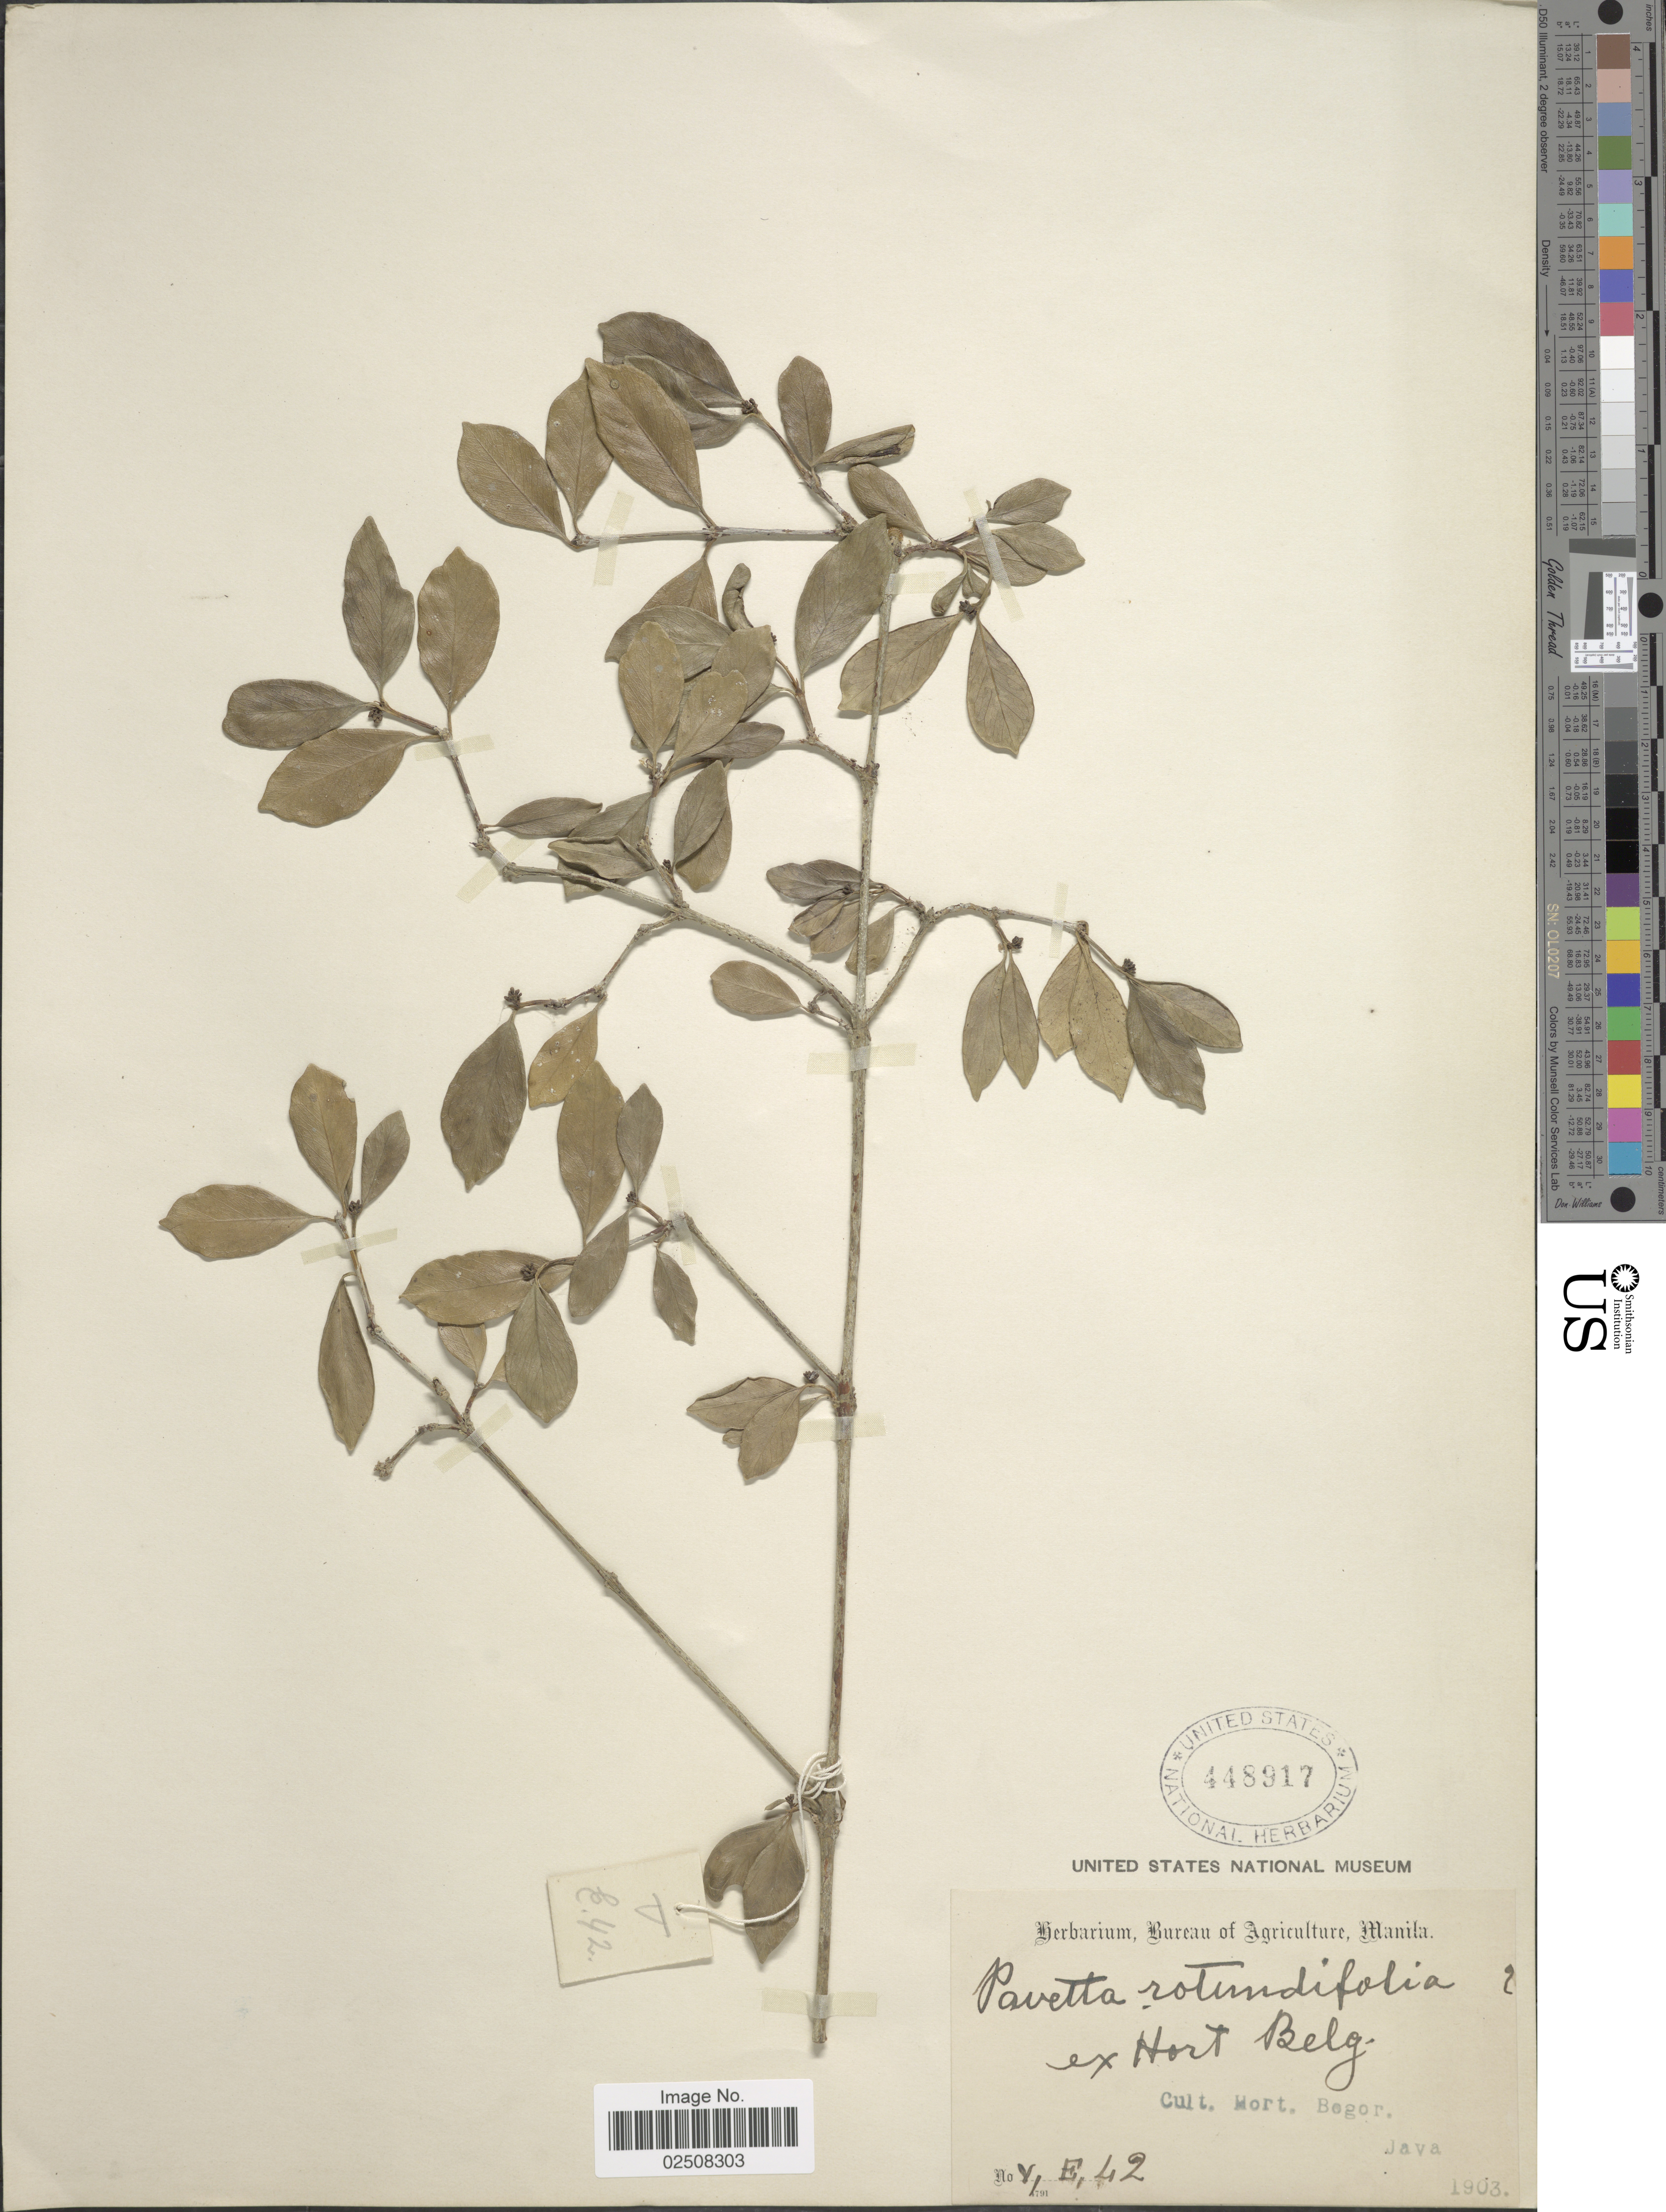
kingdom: Plantae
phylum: Tracheophyta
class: Magnoliopsida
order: Gentianales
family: Rubiaceae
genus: Pavetta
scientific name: Pavetta rotundifolia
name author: B. Boivin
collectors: ex Herb. Bur. Agric. Manila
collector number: V, E, 42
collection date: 1903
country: Indonesia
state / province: Java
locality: Ex Hort Belg, Cult. Hort. Bogor.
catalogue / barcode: US 448917